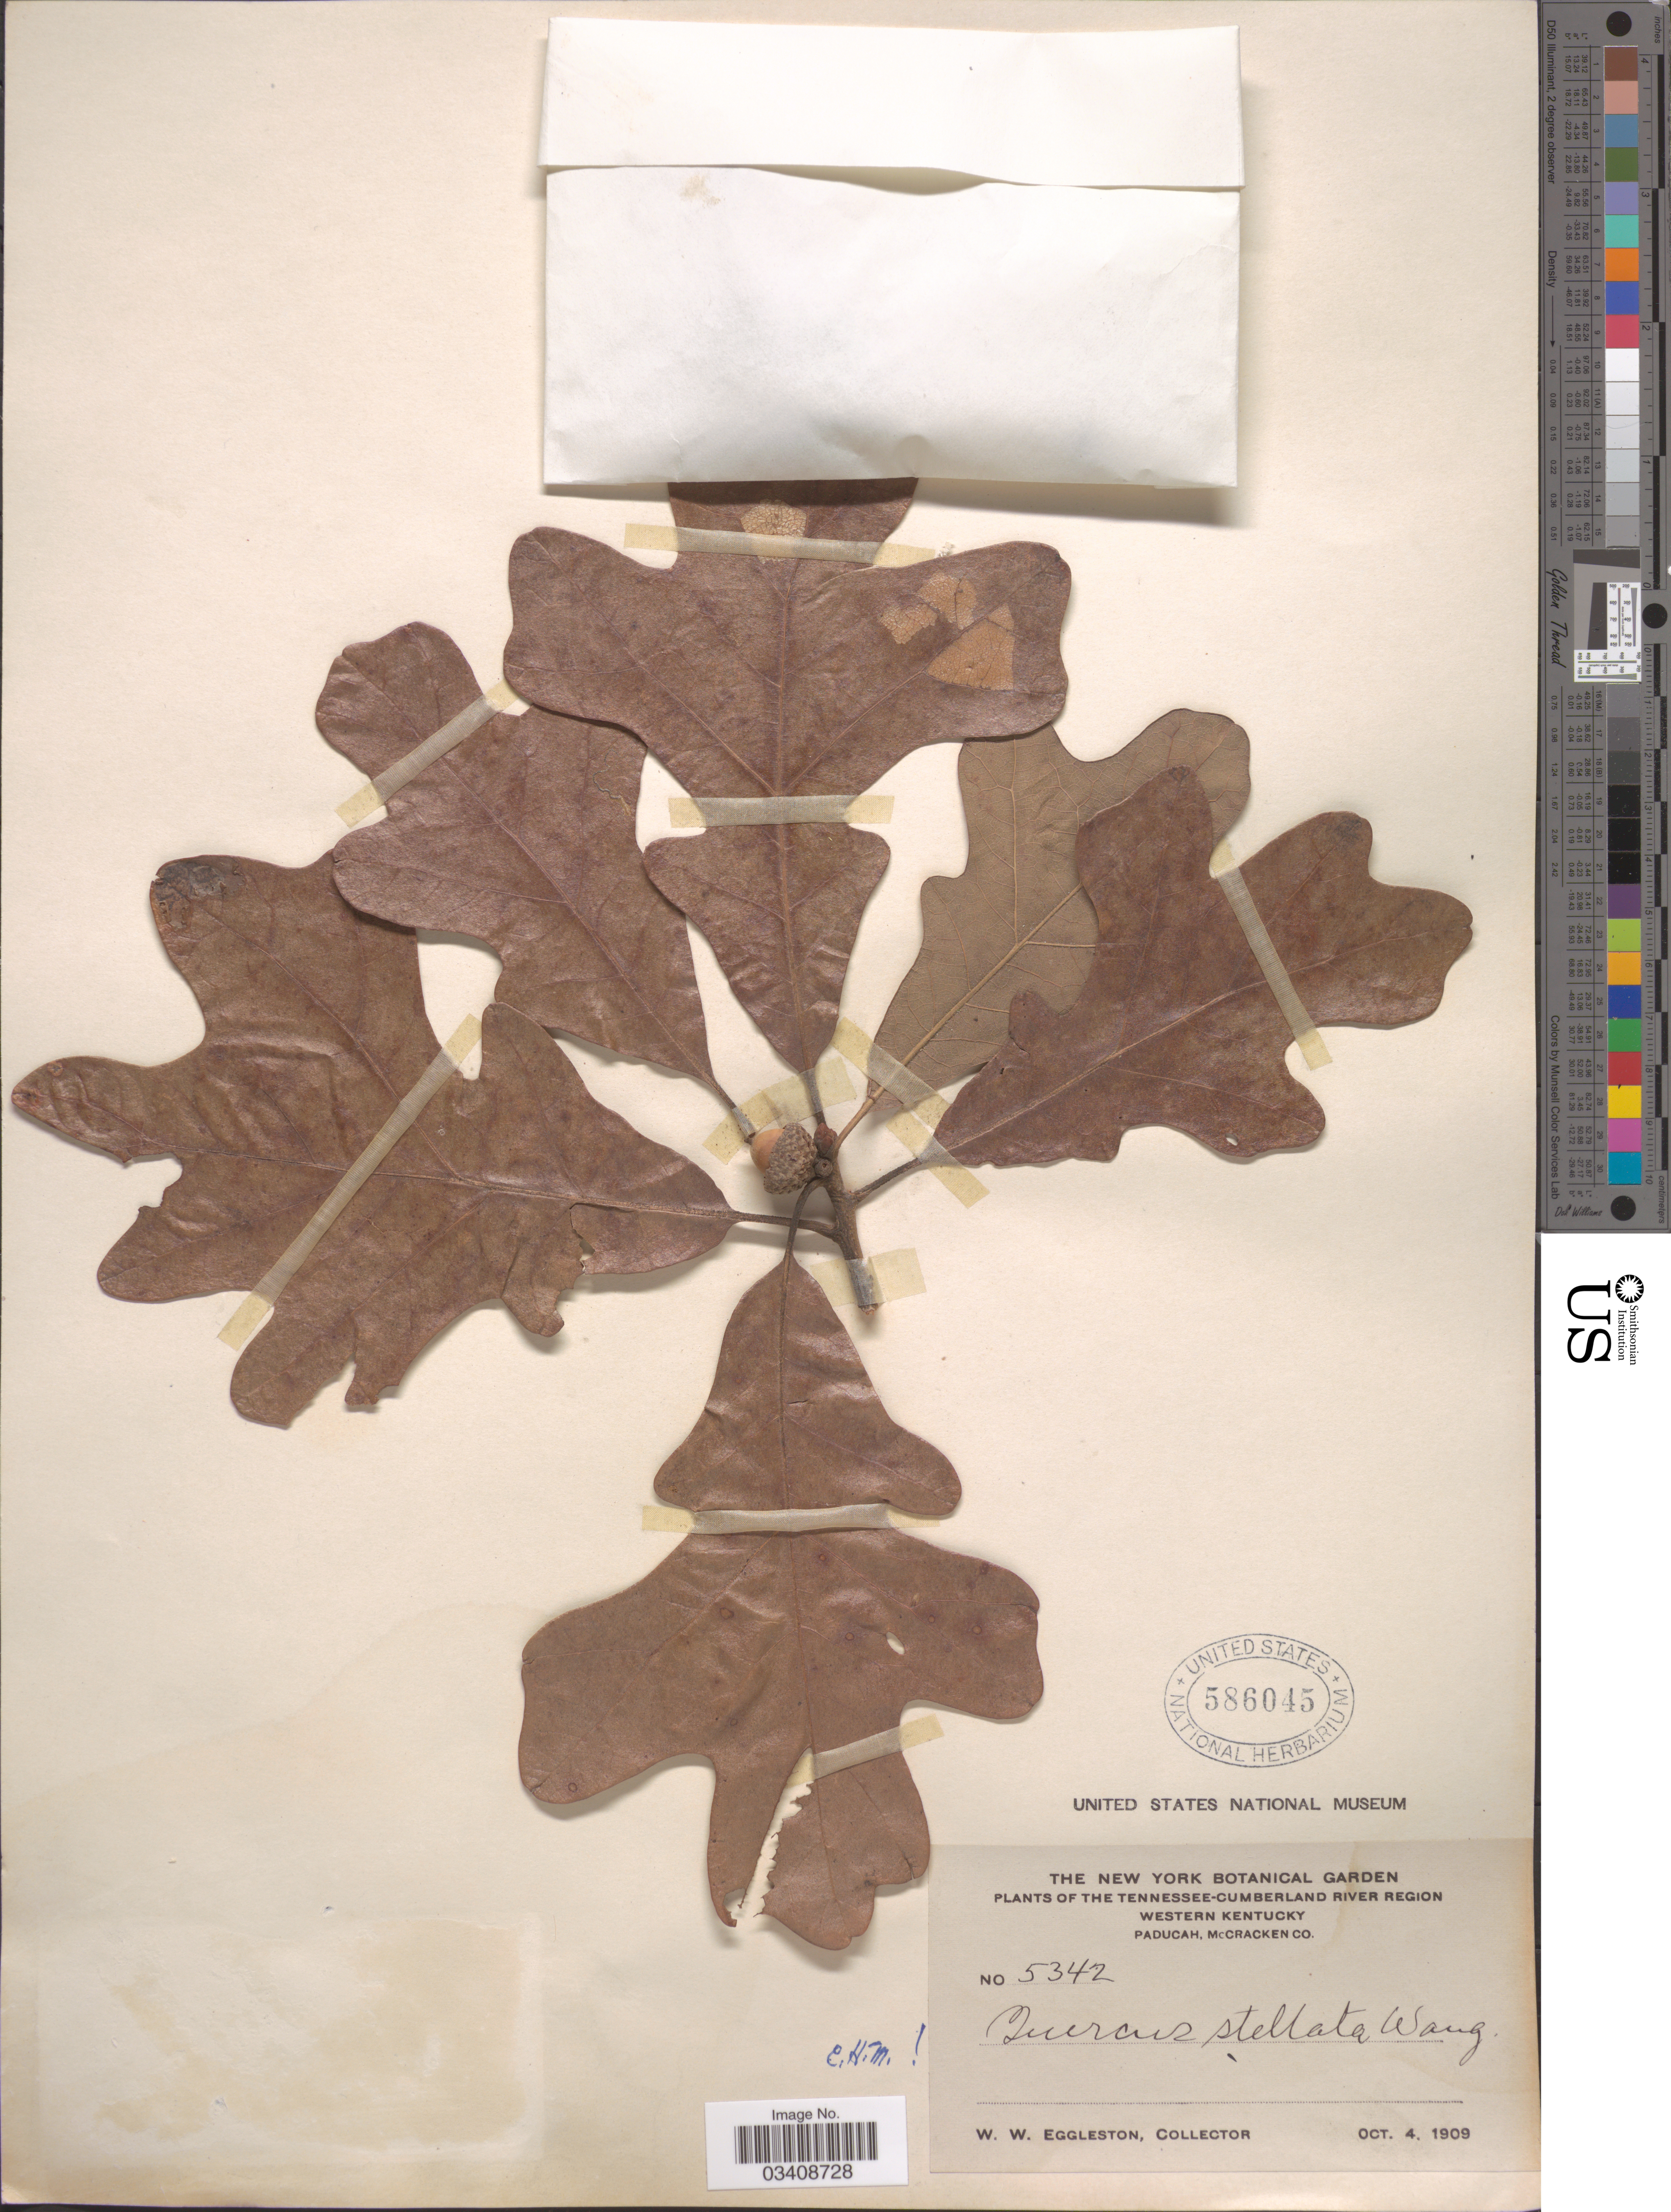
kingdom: Plantae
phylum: Tracheophyta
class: Magnoliopsida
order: Fagales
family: Fagaceae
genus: Quercus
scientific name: Quercus stellata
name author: Wangenh.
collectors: W. W. Eggleston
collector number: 5342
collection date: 1909-10-04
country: United States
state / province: Kentucky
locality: The Tennessee-Cumberland River Region. Western Kentucky. Paducah, McCracken Co.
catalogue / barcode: US 586045